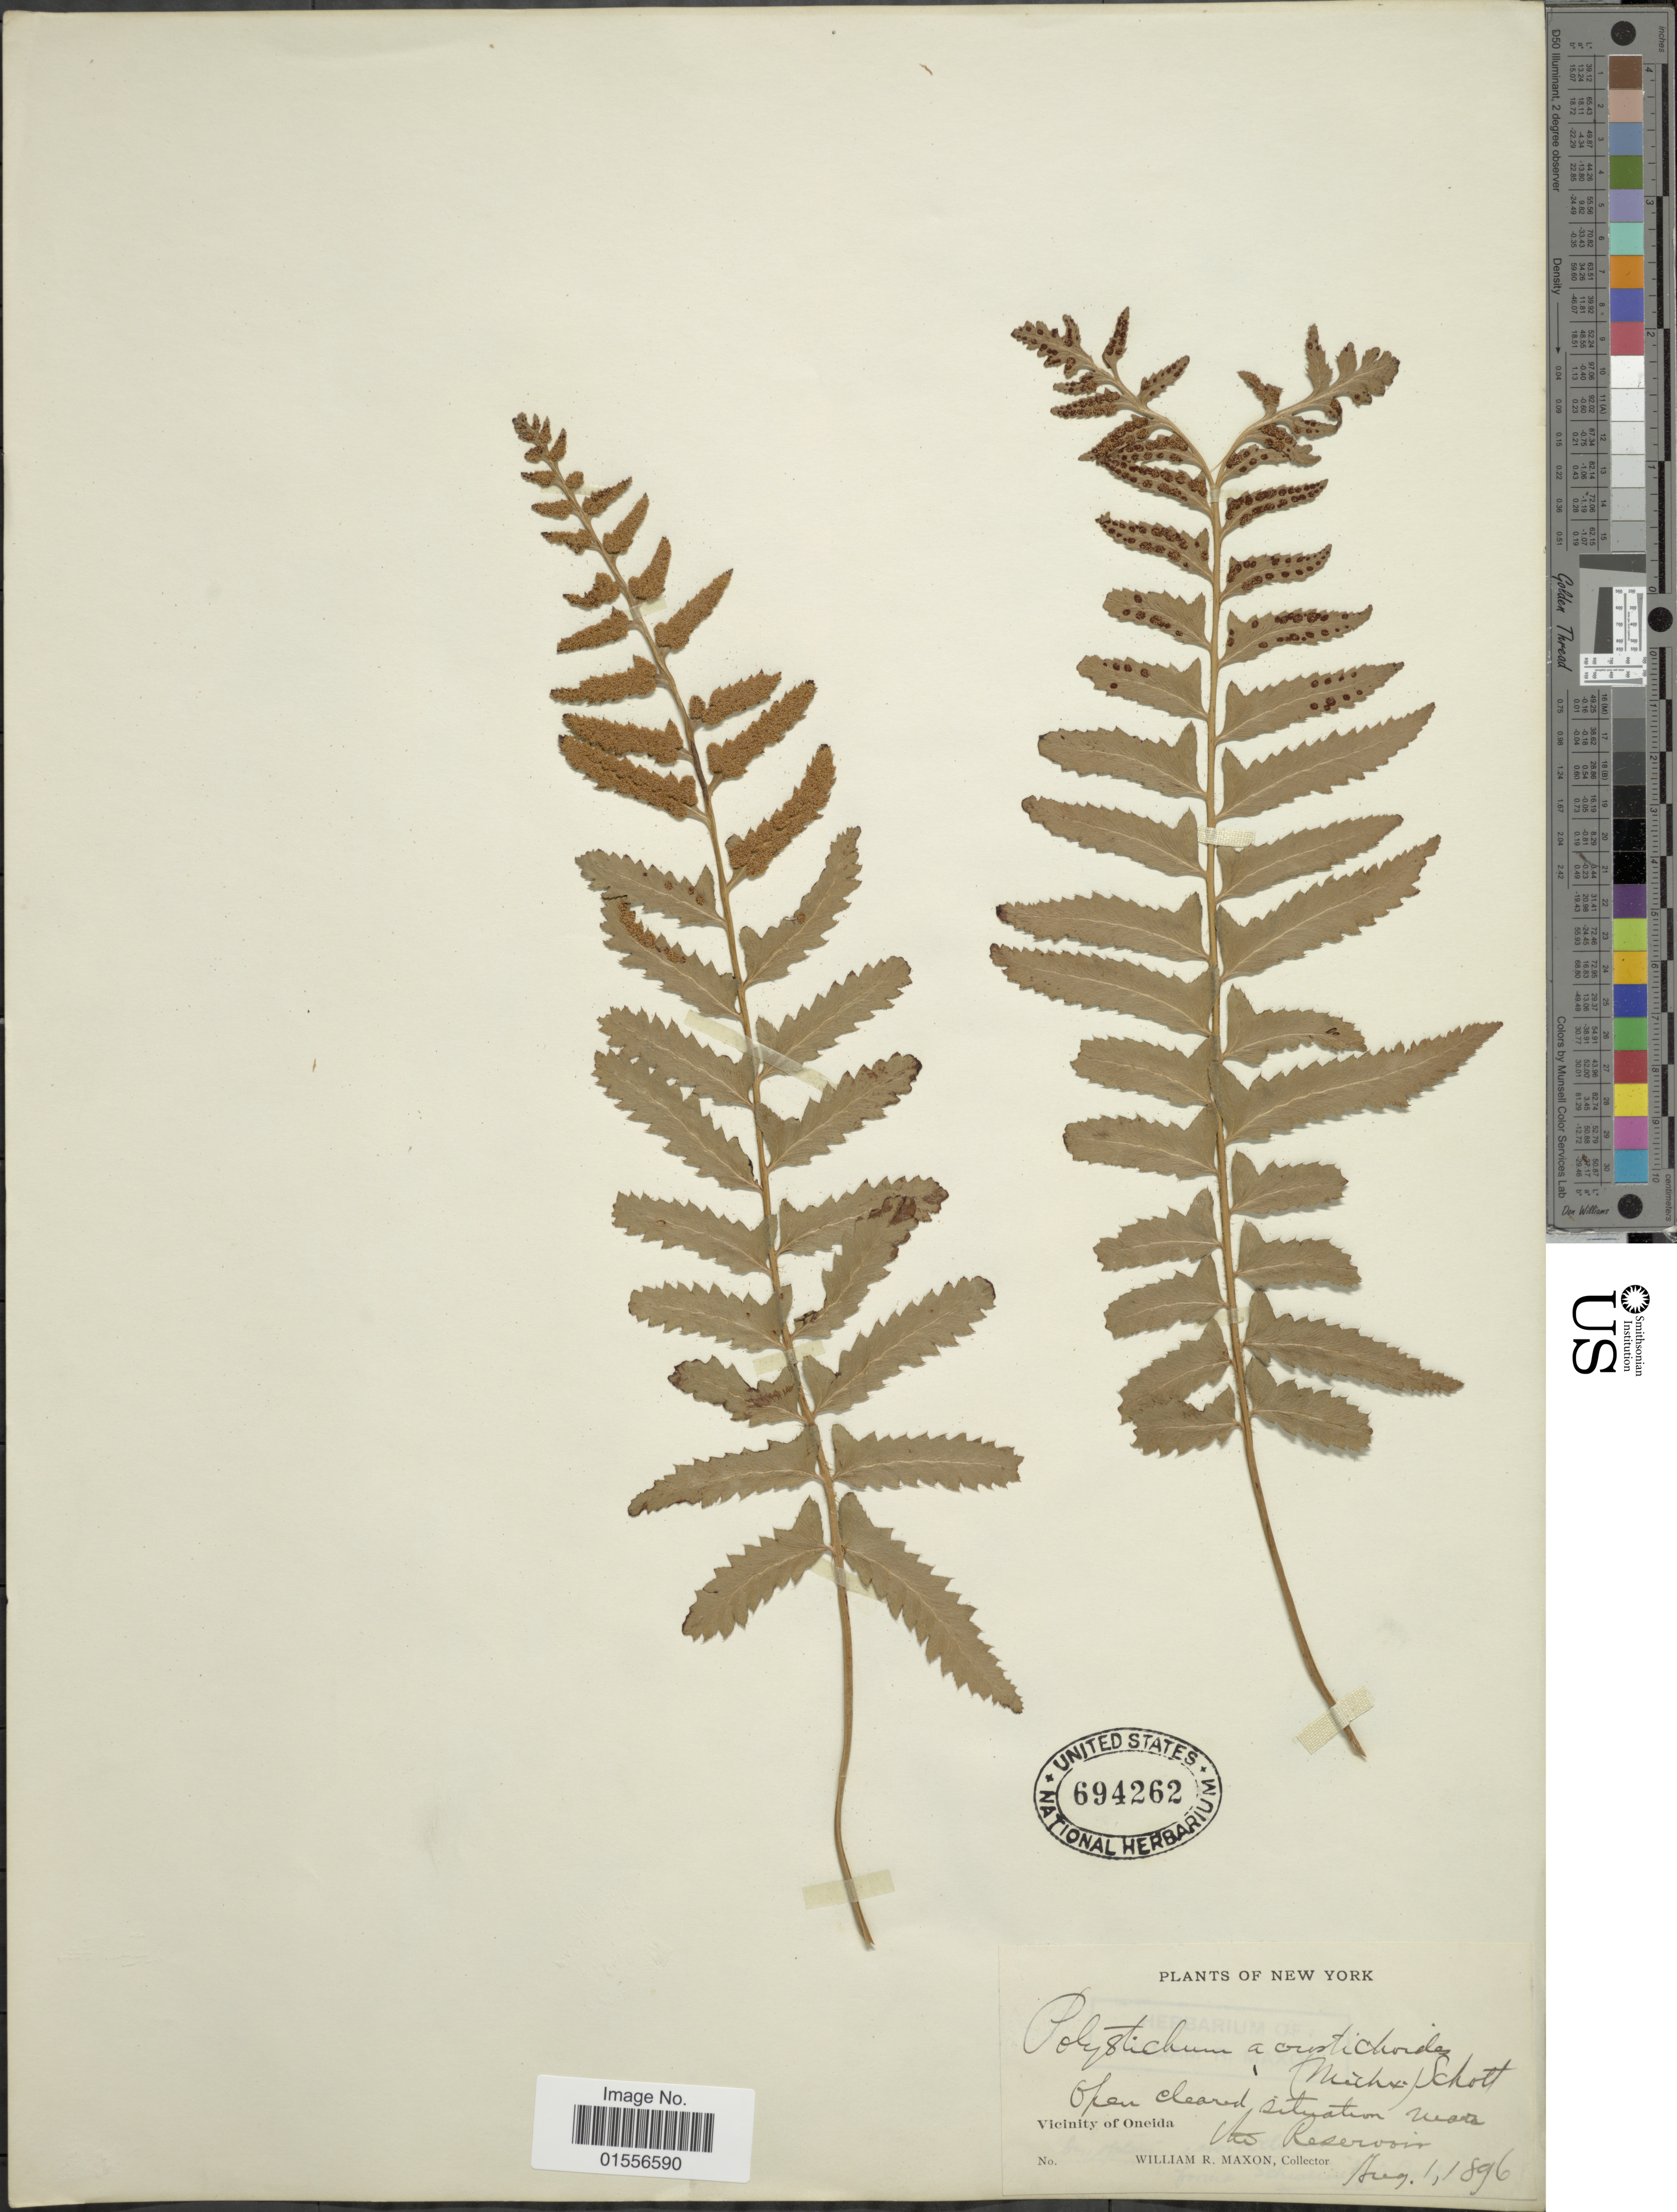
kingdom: Plantae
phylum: Tracheophyta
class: Polypodiopsida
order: Polypodiales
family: Dryopteridaceae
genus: Polystichum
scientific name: Polystichum acrostichoides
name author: (Michx.) Schott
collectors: W. R. Maxon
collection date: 1896-08-01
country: United States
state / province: New York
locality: Vicinity of Oneida, open cleared situation near Ato Reservoir.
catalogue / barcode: US 694262